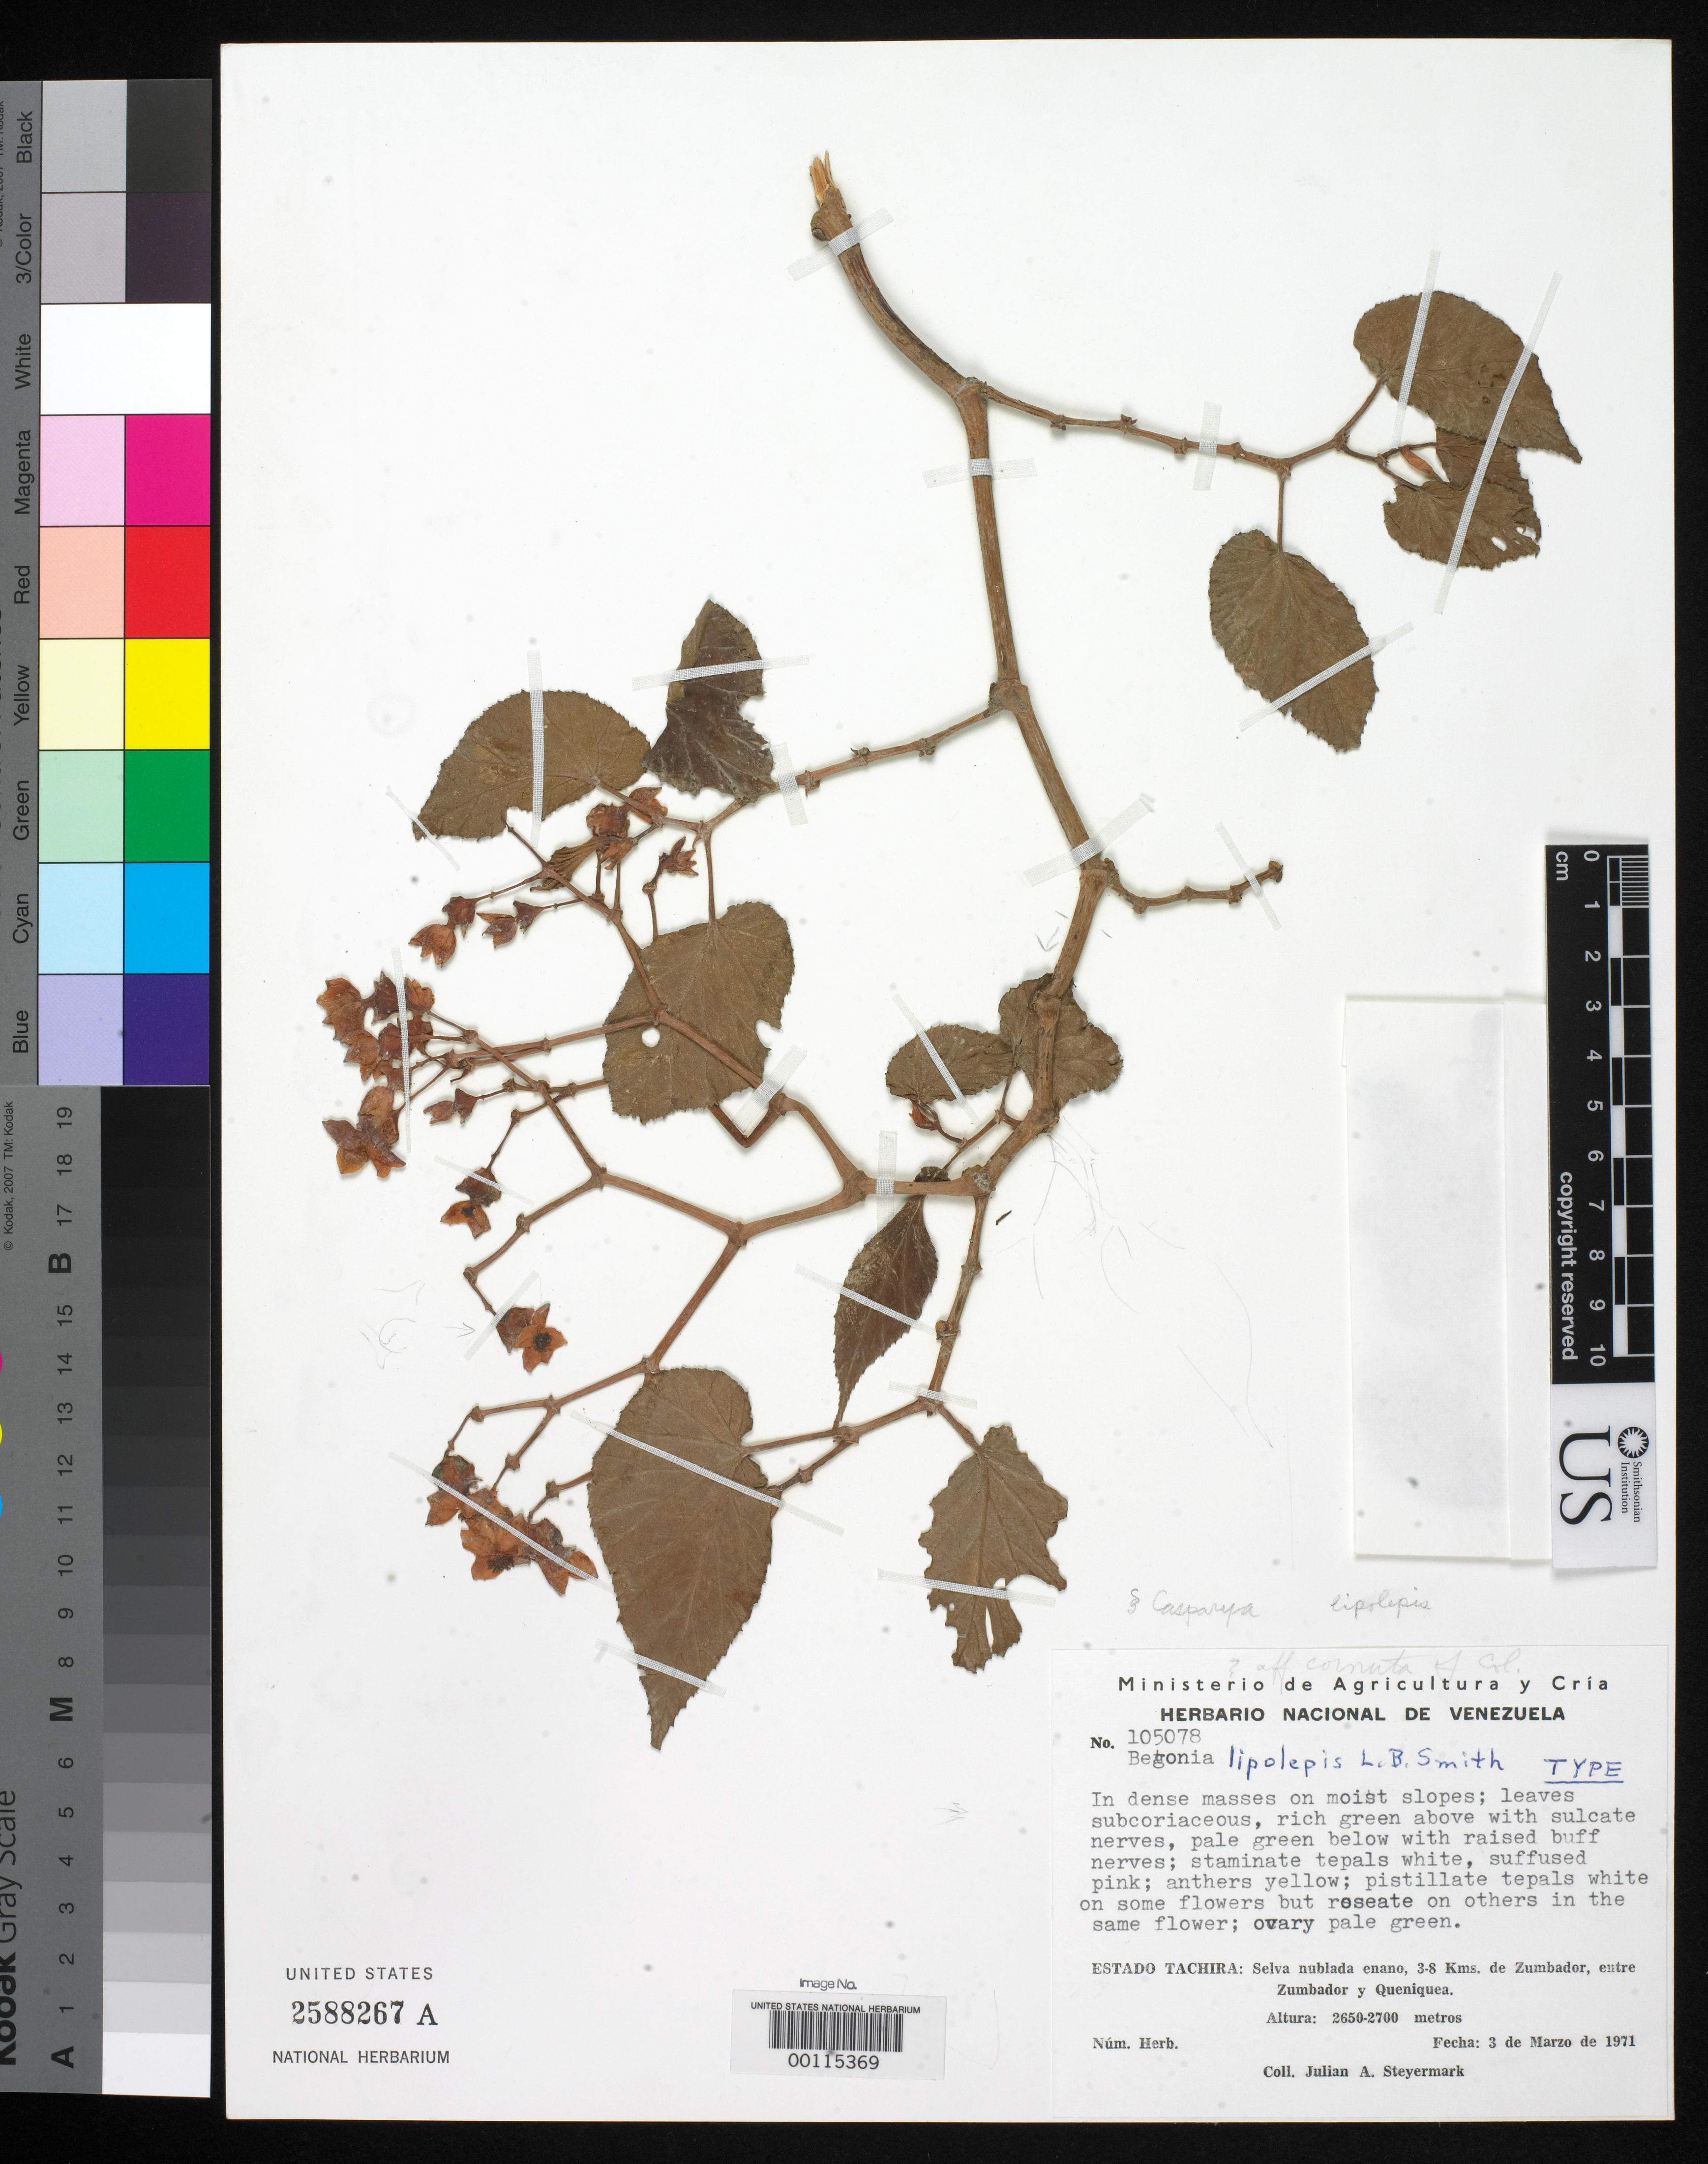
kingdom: Plantae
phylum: Tracheophyta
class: Magnoliopsida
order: Cucurbitales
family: Begoniaceae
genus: Begonia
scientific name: Begonia lipolepis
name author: L.B. Sm.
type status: Holotype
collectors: J. Steyermark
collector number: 105078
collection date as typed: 03 Mar 1971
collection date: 1971-03-03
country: Venezuela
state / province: Tachira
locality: Zumbador.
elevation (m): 2650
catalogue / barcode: US 2588267A